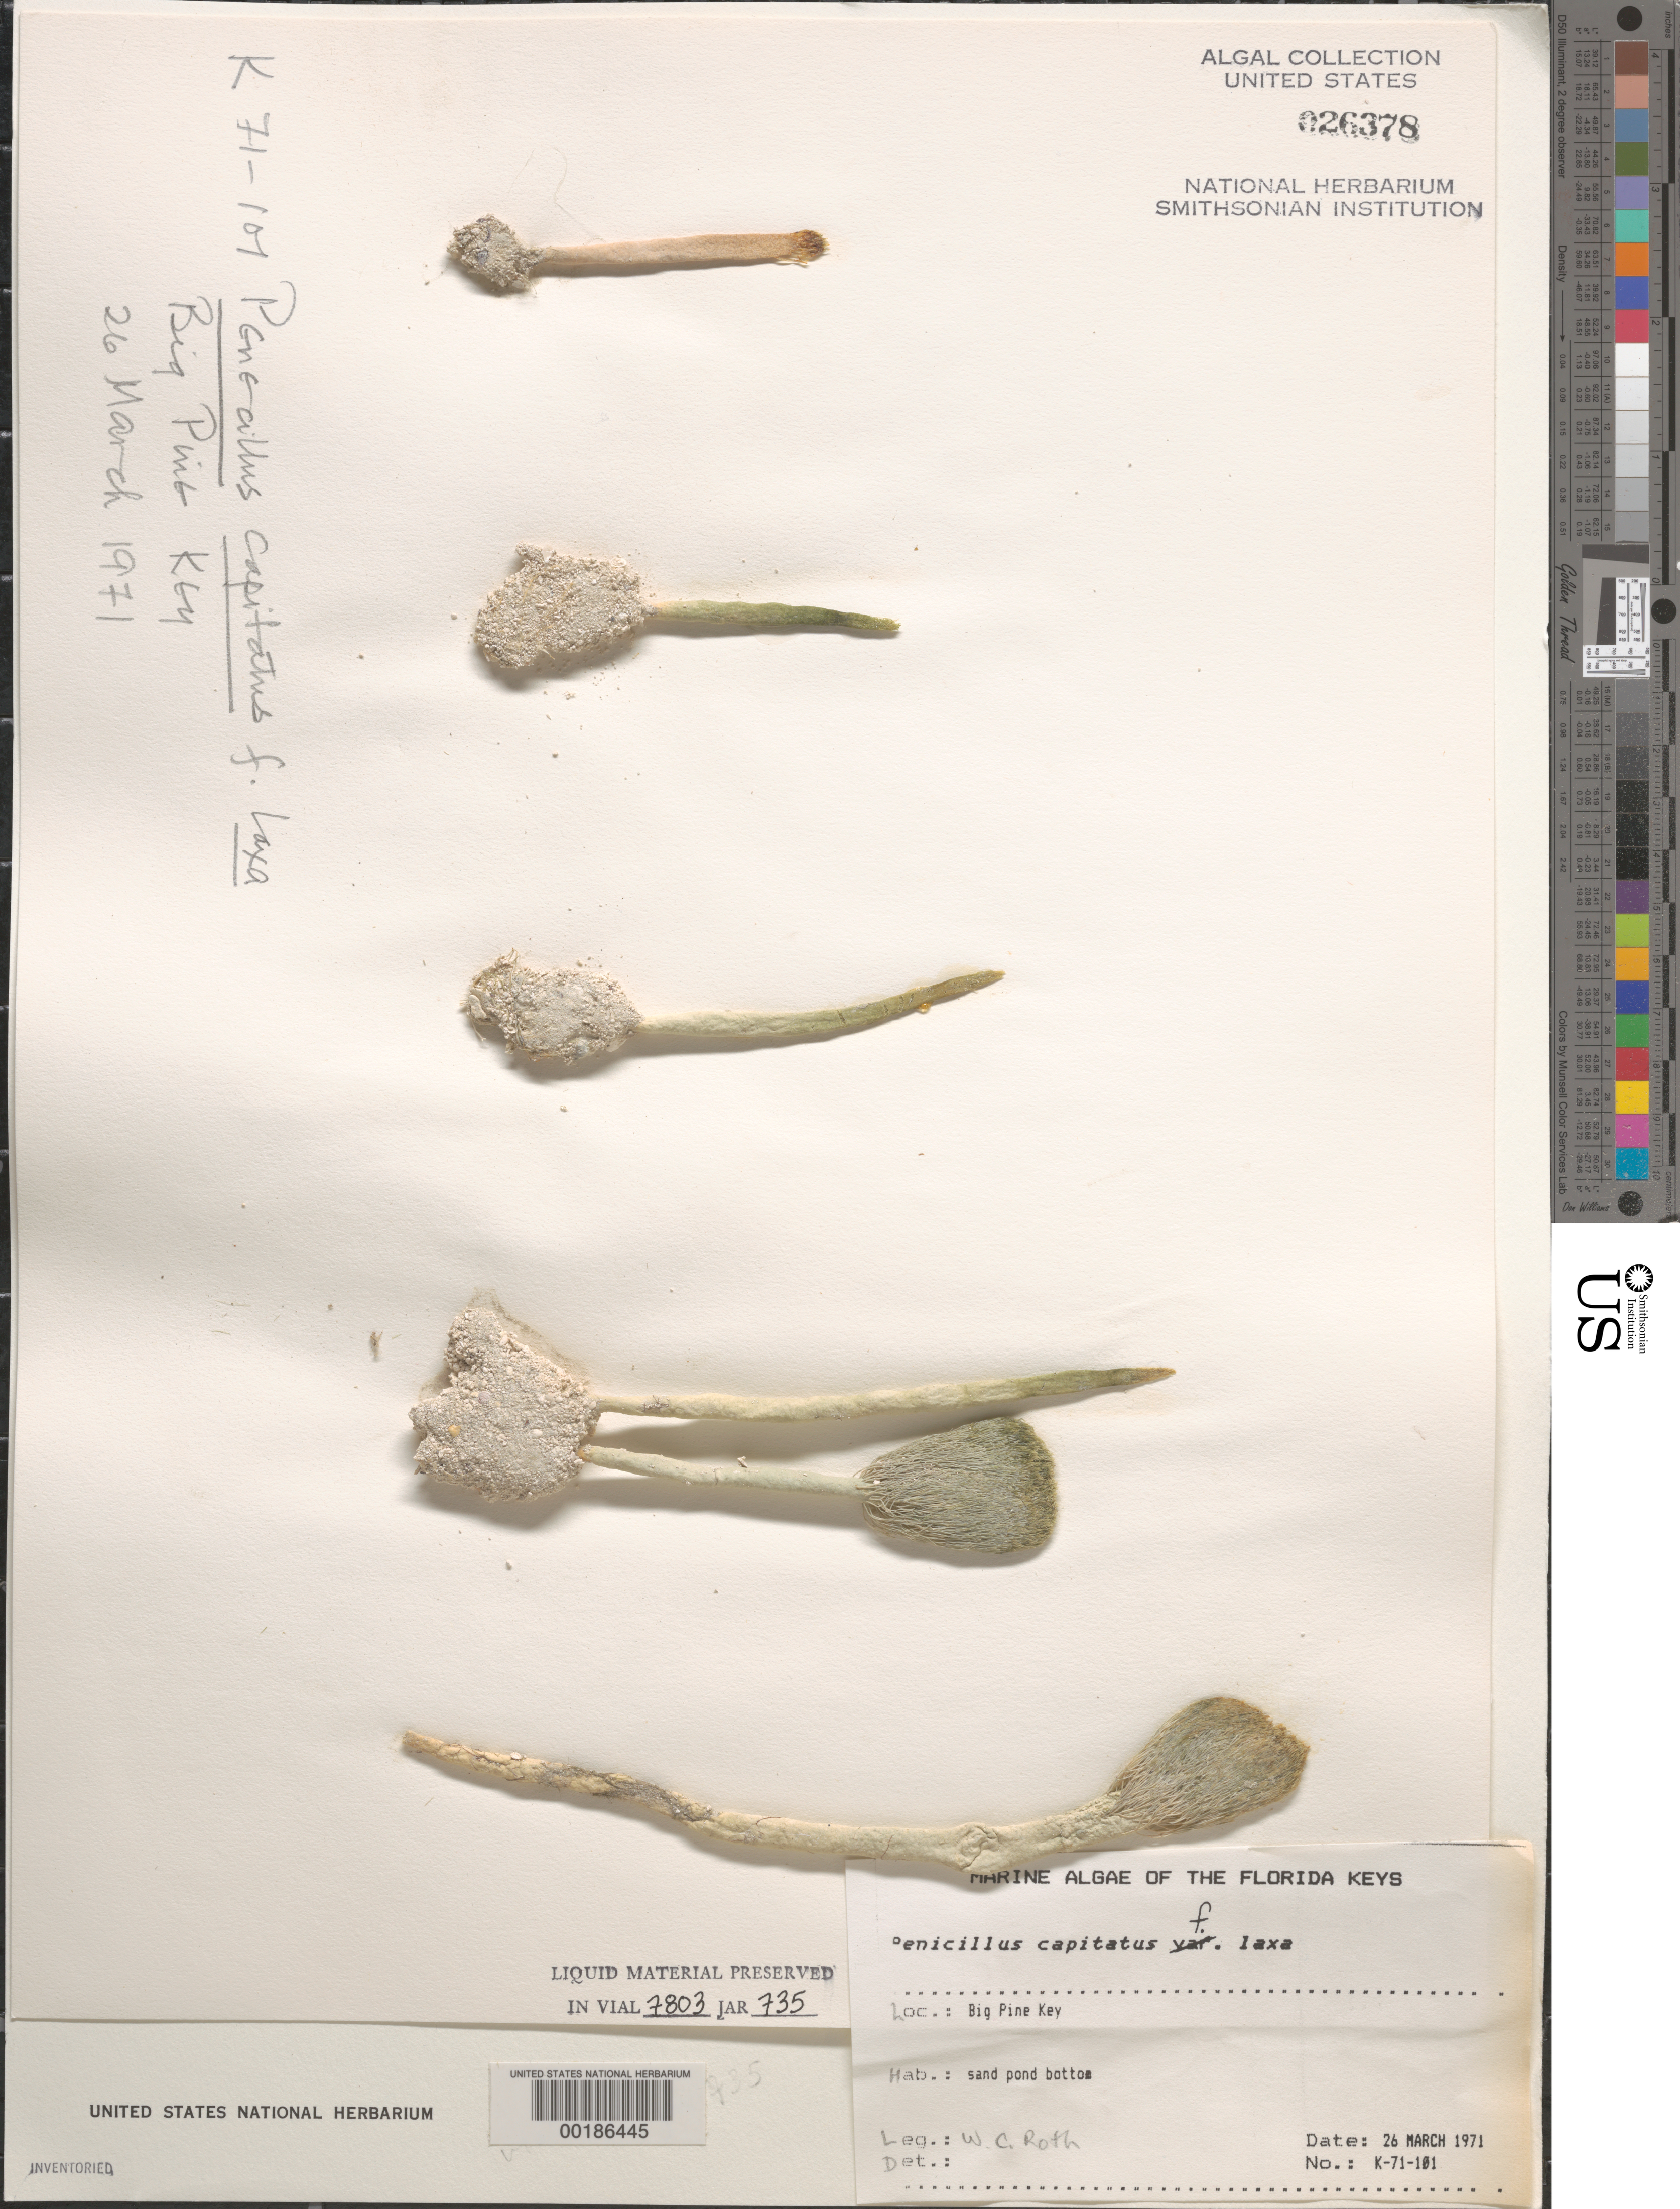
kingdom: Plantae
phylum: Chlorophyta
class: Ulvophyceae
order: Bryopsidales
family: Udoteaceae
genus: Penicillus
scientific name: Penicillus capitatus f. laxa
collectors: W. C. Roth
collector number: K-71-101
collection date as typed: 26 Mar 1971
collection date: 1971-03-26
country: United States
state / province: Florida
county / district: Monroe County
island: Big Pine Key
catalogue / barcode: US 26378